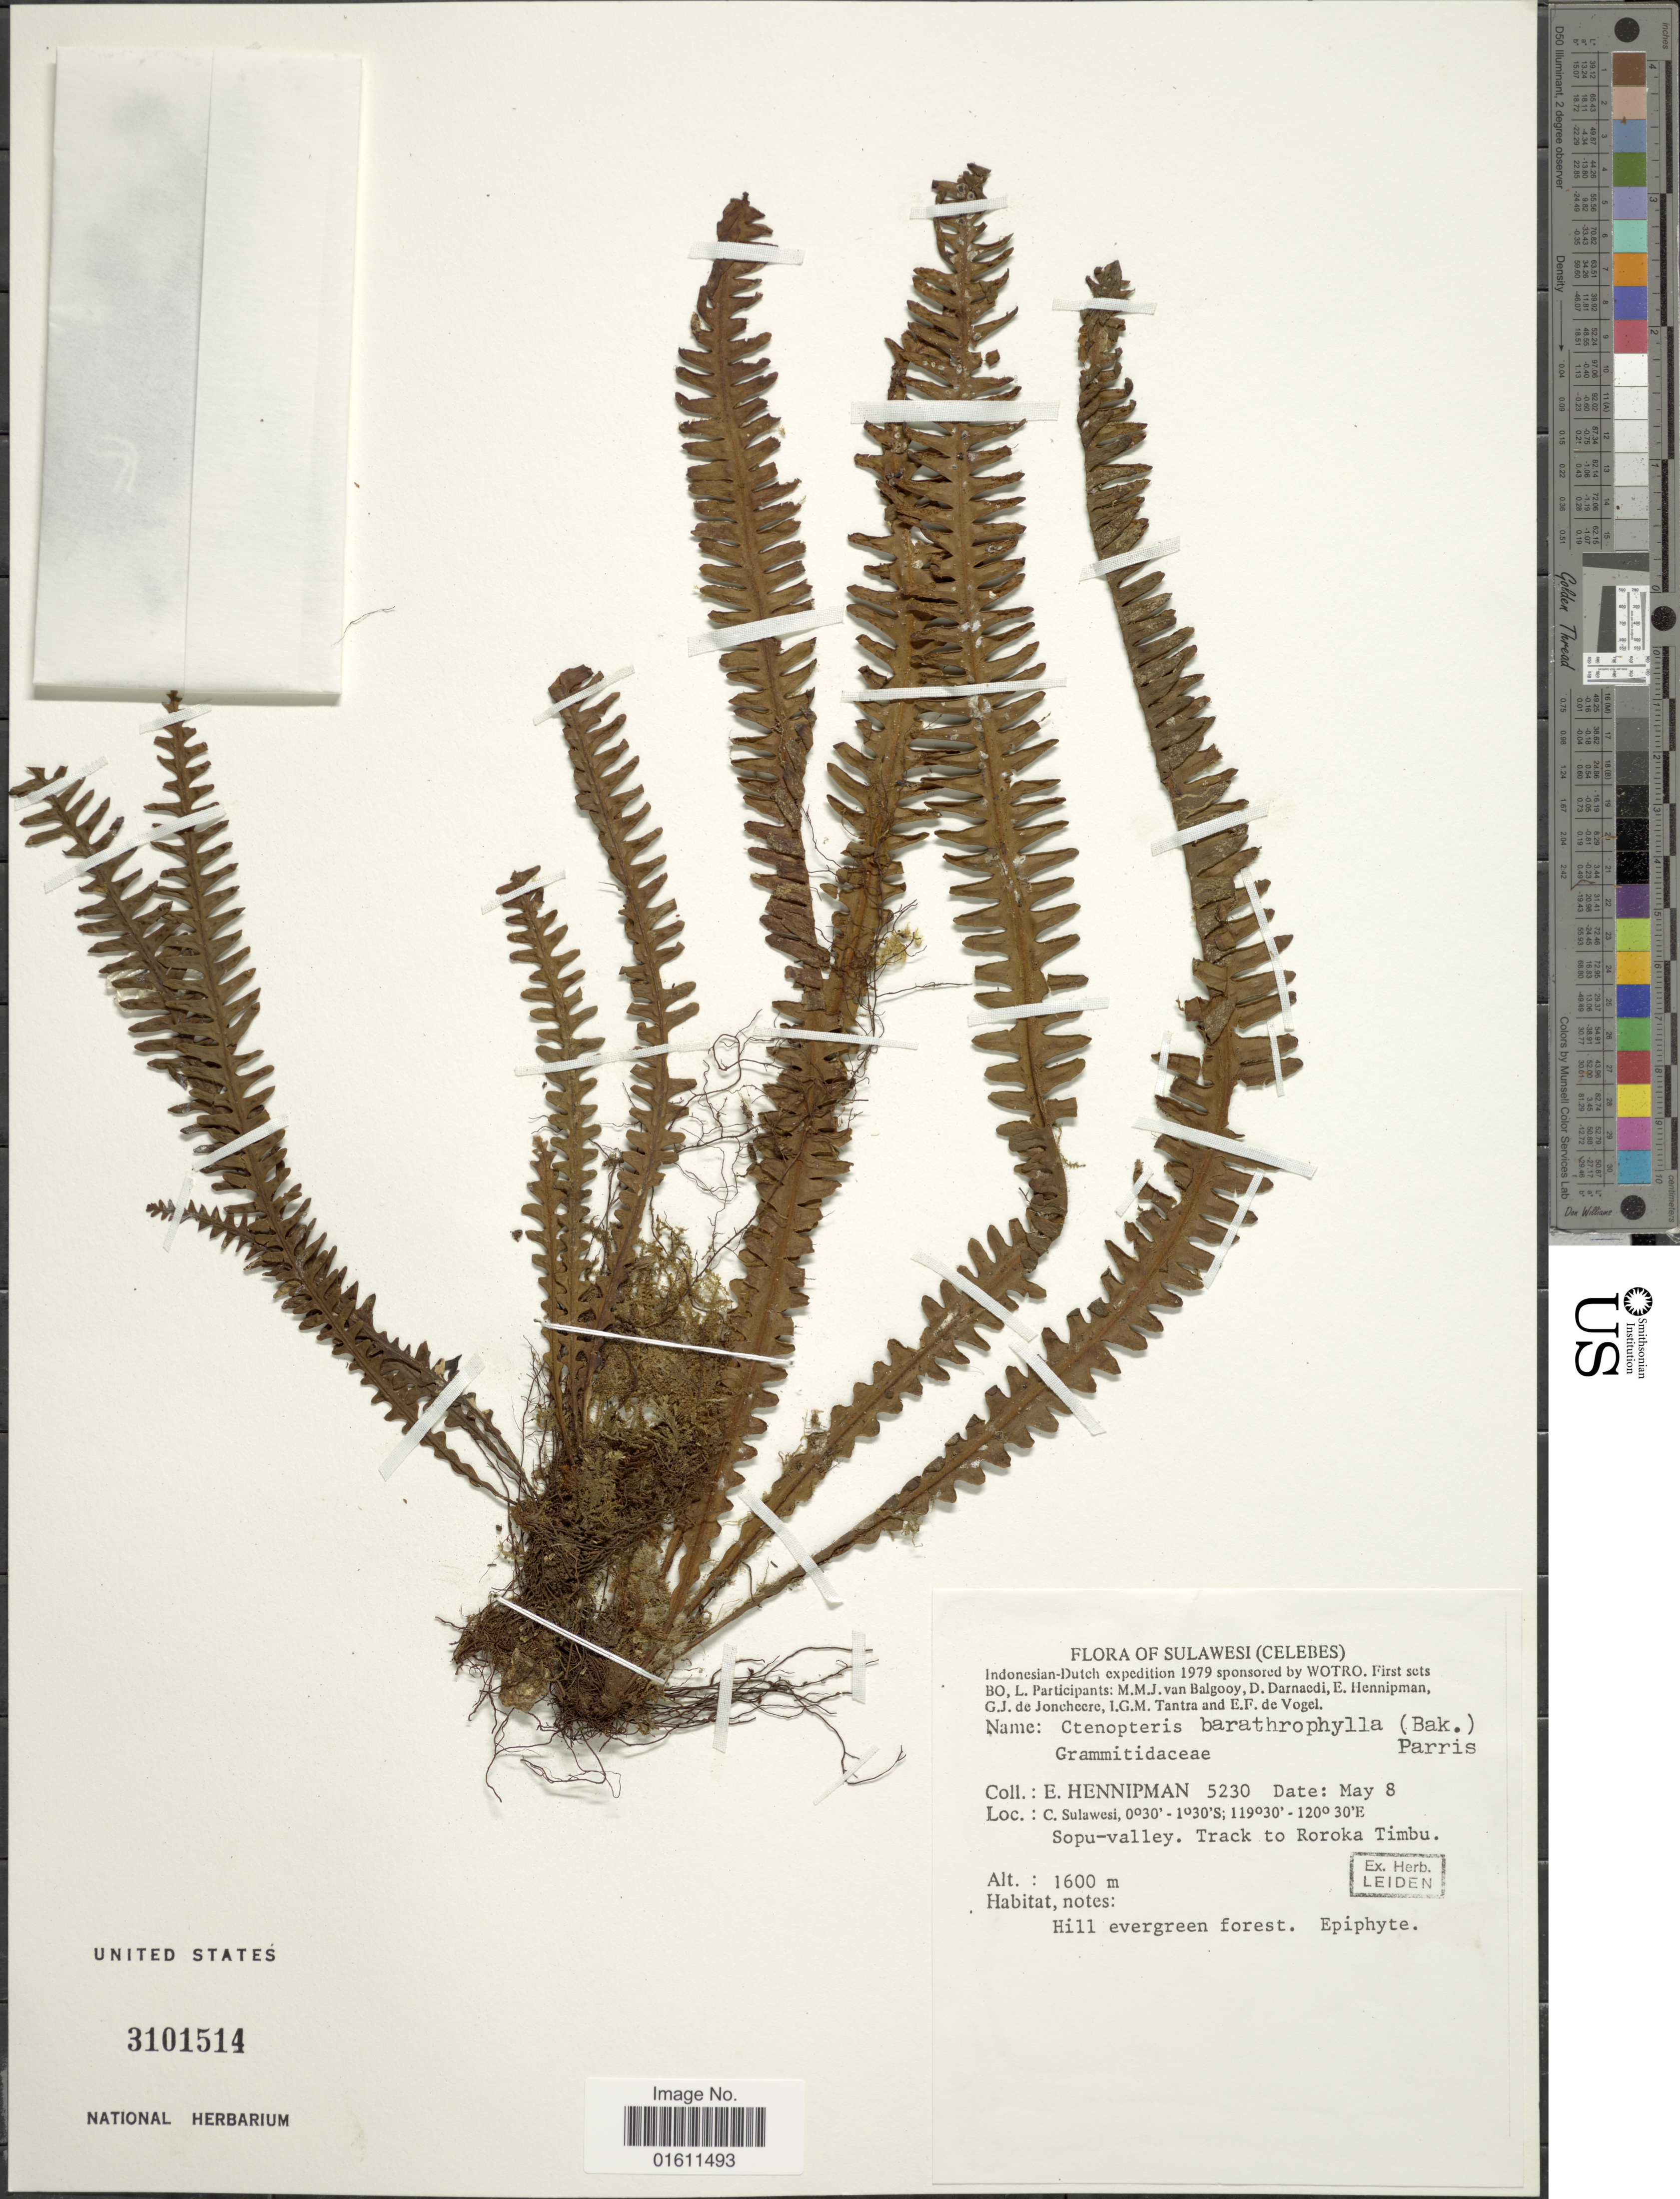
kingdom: Plantae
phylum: Tracheophyta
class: Polypodiopsida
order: Polypodiales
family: Polypodiaceae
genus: Prosaptia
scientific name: Prosaptia barathrophylla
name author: (Baker) M.G. Price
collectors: E. Hennipman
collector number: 5230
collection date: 1979-05-08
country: Indonesia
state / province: Sulawesi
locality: Sulawesi (Celebes), Sopu-valley. Track to Roroka Timbu.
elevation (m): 1600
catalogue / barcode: US 3101514